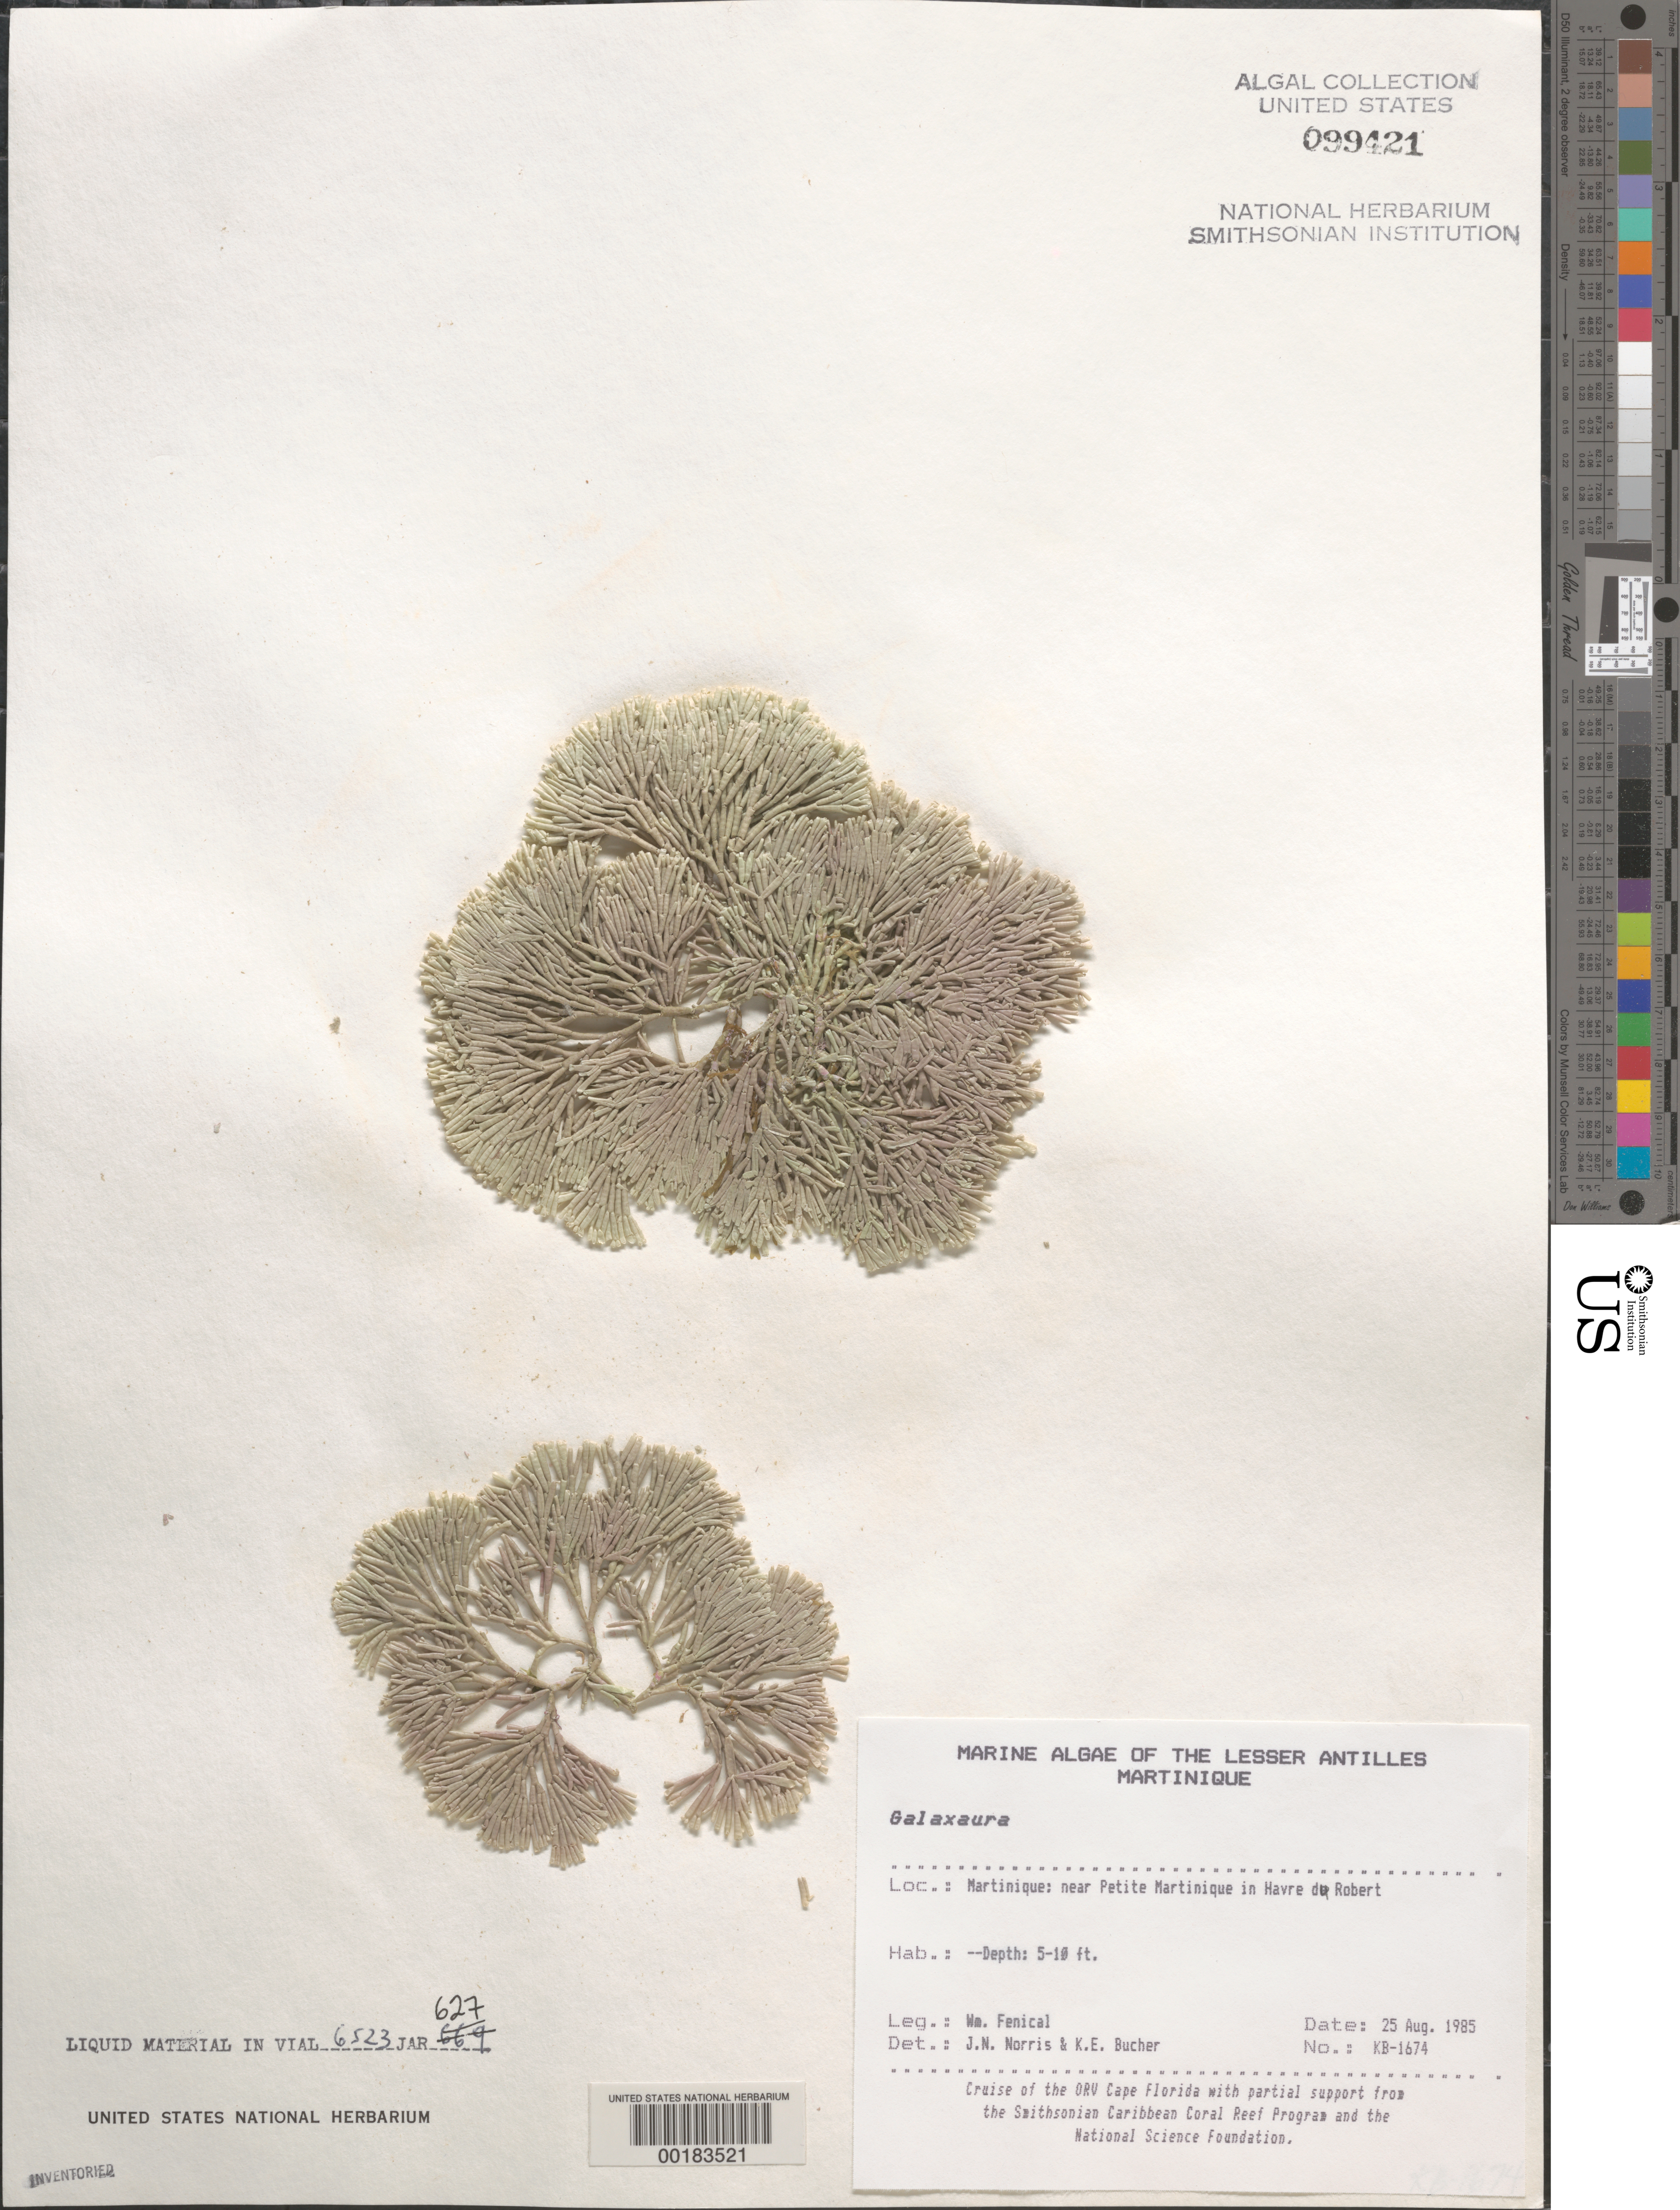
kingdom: Plantae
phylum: Rhodophyta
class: Florideophyceae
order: Nemaliales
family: Galaxauraceae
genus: Galaxaura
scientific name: Galaxaura sp.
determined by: Norris, J. N.; Bucher, K. E.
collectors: W. Fenical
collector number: Kb-1674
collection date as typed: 25 Aug 1985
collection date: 1985-08-25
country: Martinique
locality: Near Petite Martinique, Havre du Robert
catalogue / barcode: US 99421